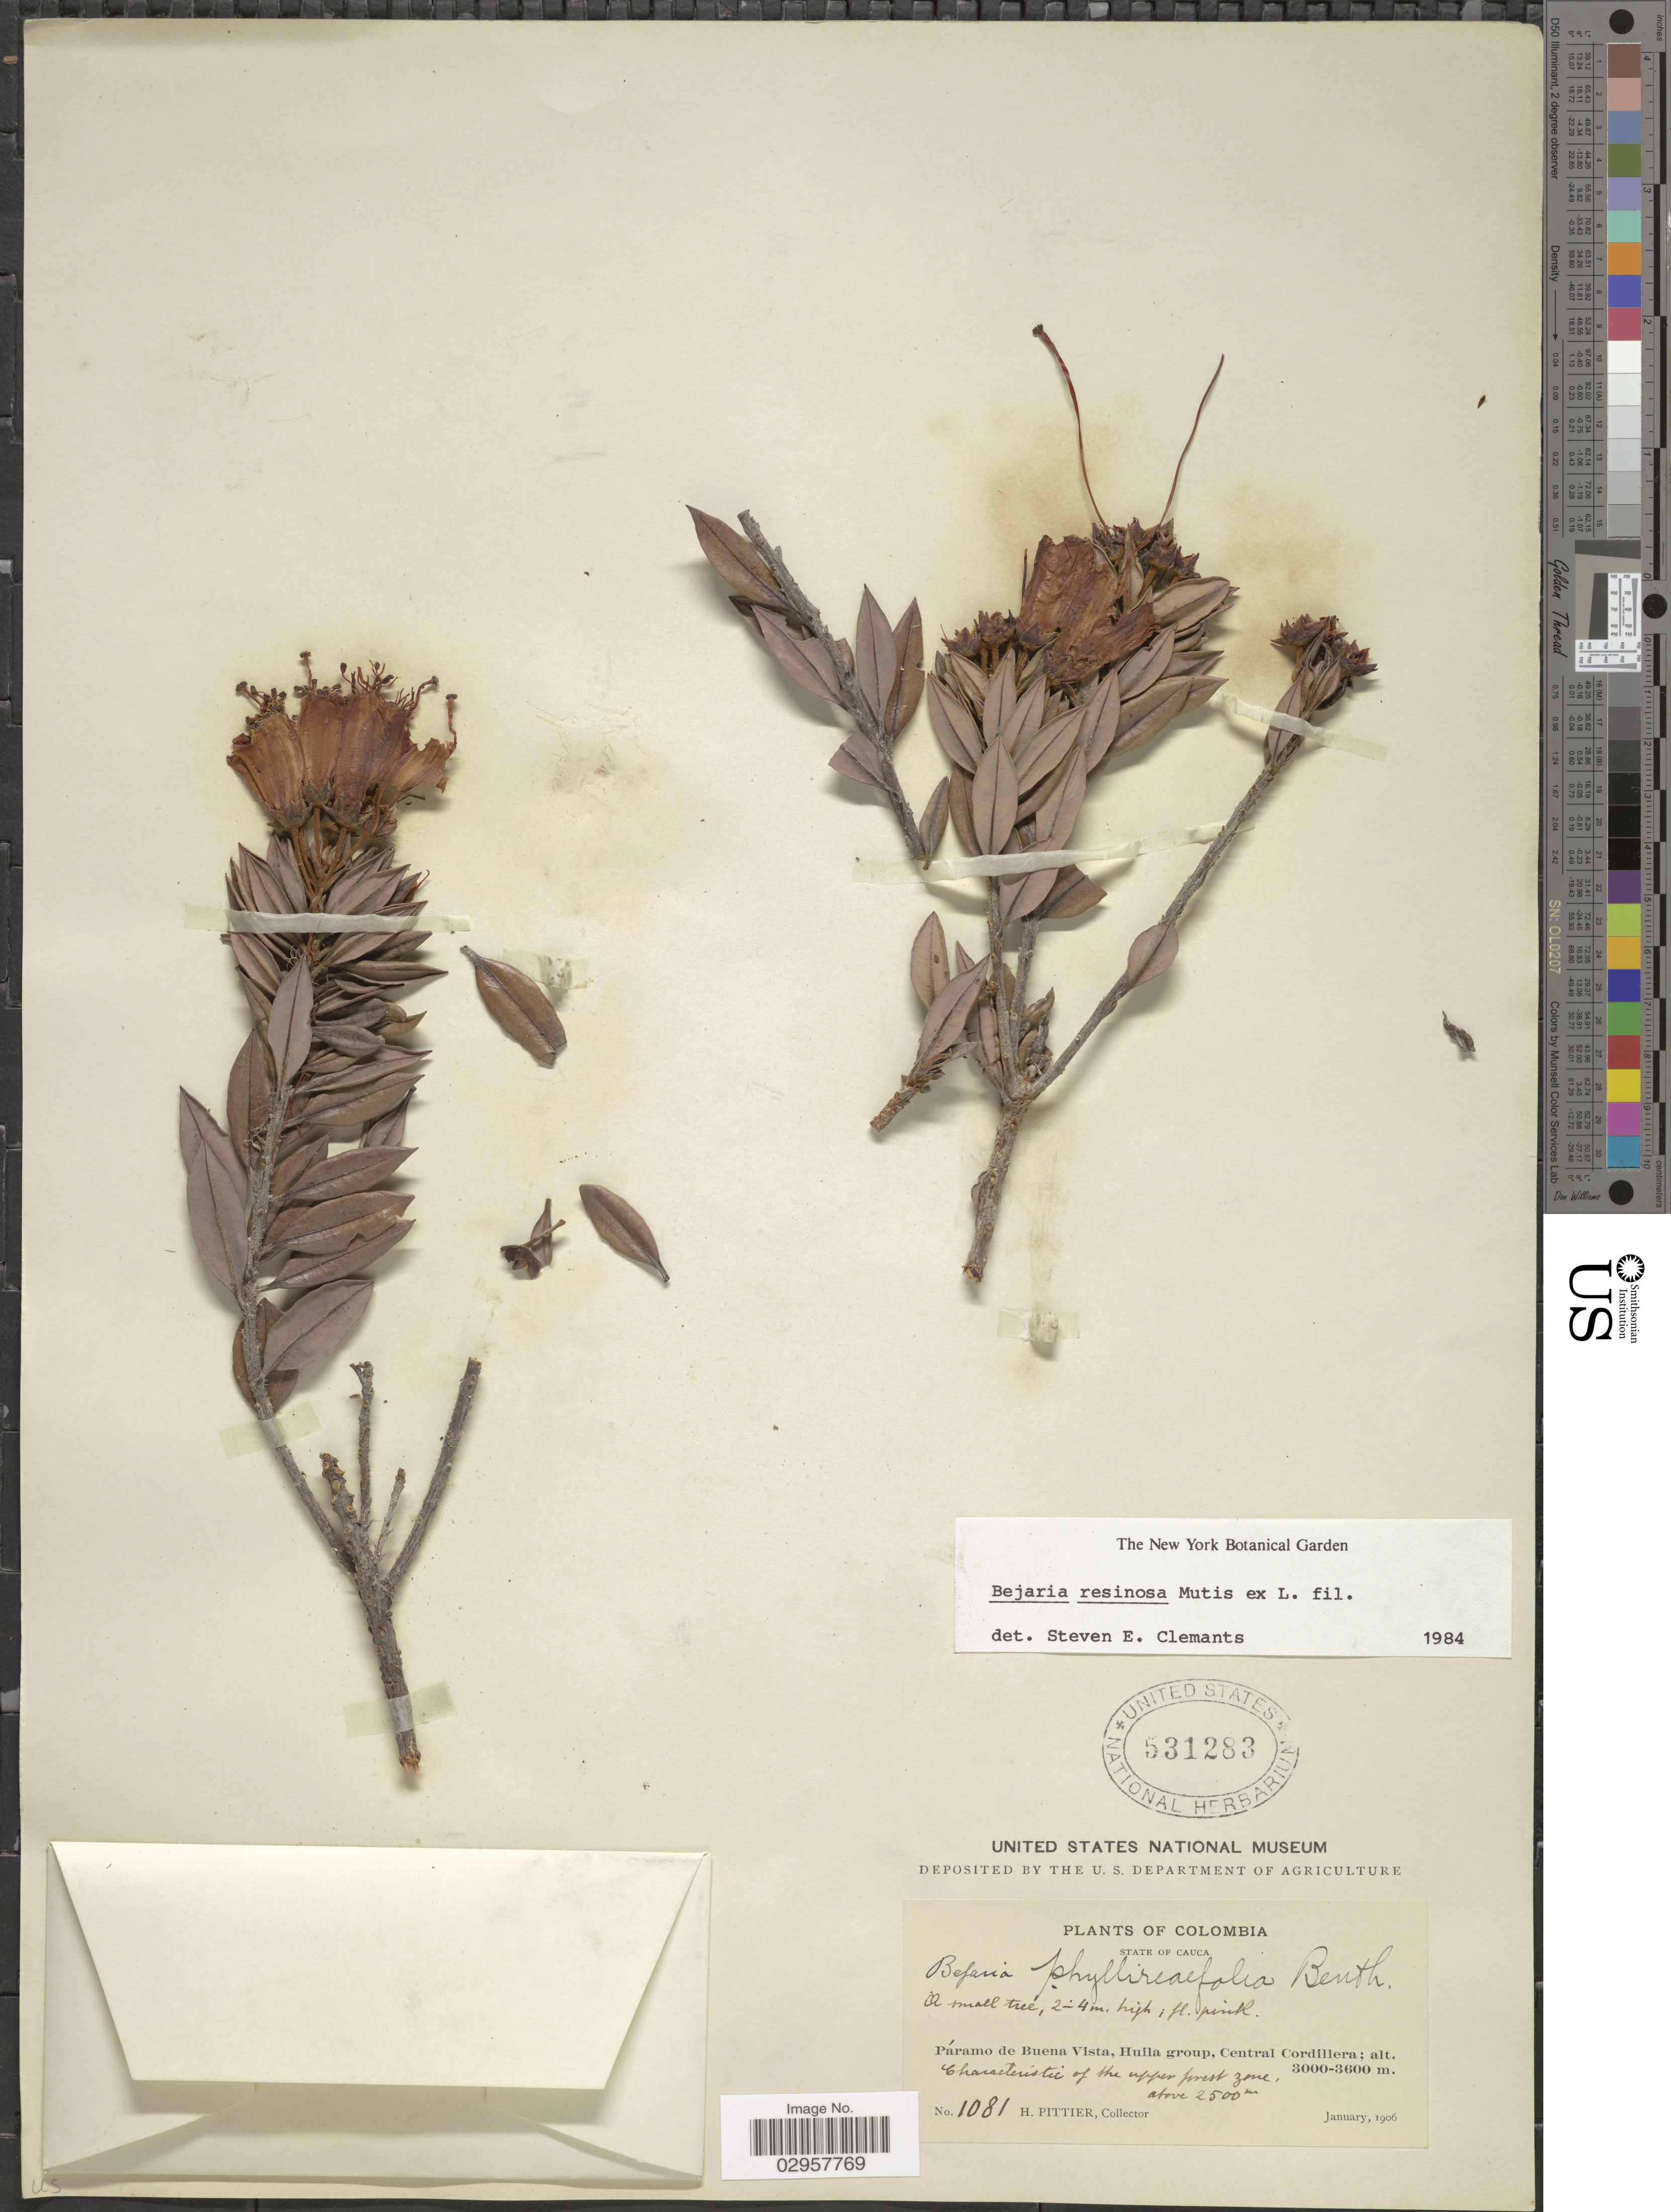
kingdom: Plantae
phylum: Tracheophyta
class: Magnoliopsida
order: Ericales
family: Ericaceae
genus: Befaria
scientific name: Befaria resinosa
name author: Mutis ex L. f.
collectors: H. F. Pittier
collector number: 1081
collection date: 1906-01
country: Colombia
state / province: Cauca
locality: Páramo de Buena Vista, Huila group, Central Cordillera.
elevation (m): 3000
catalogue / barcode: US 531283